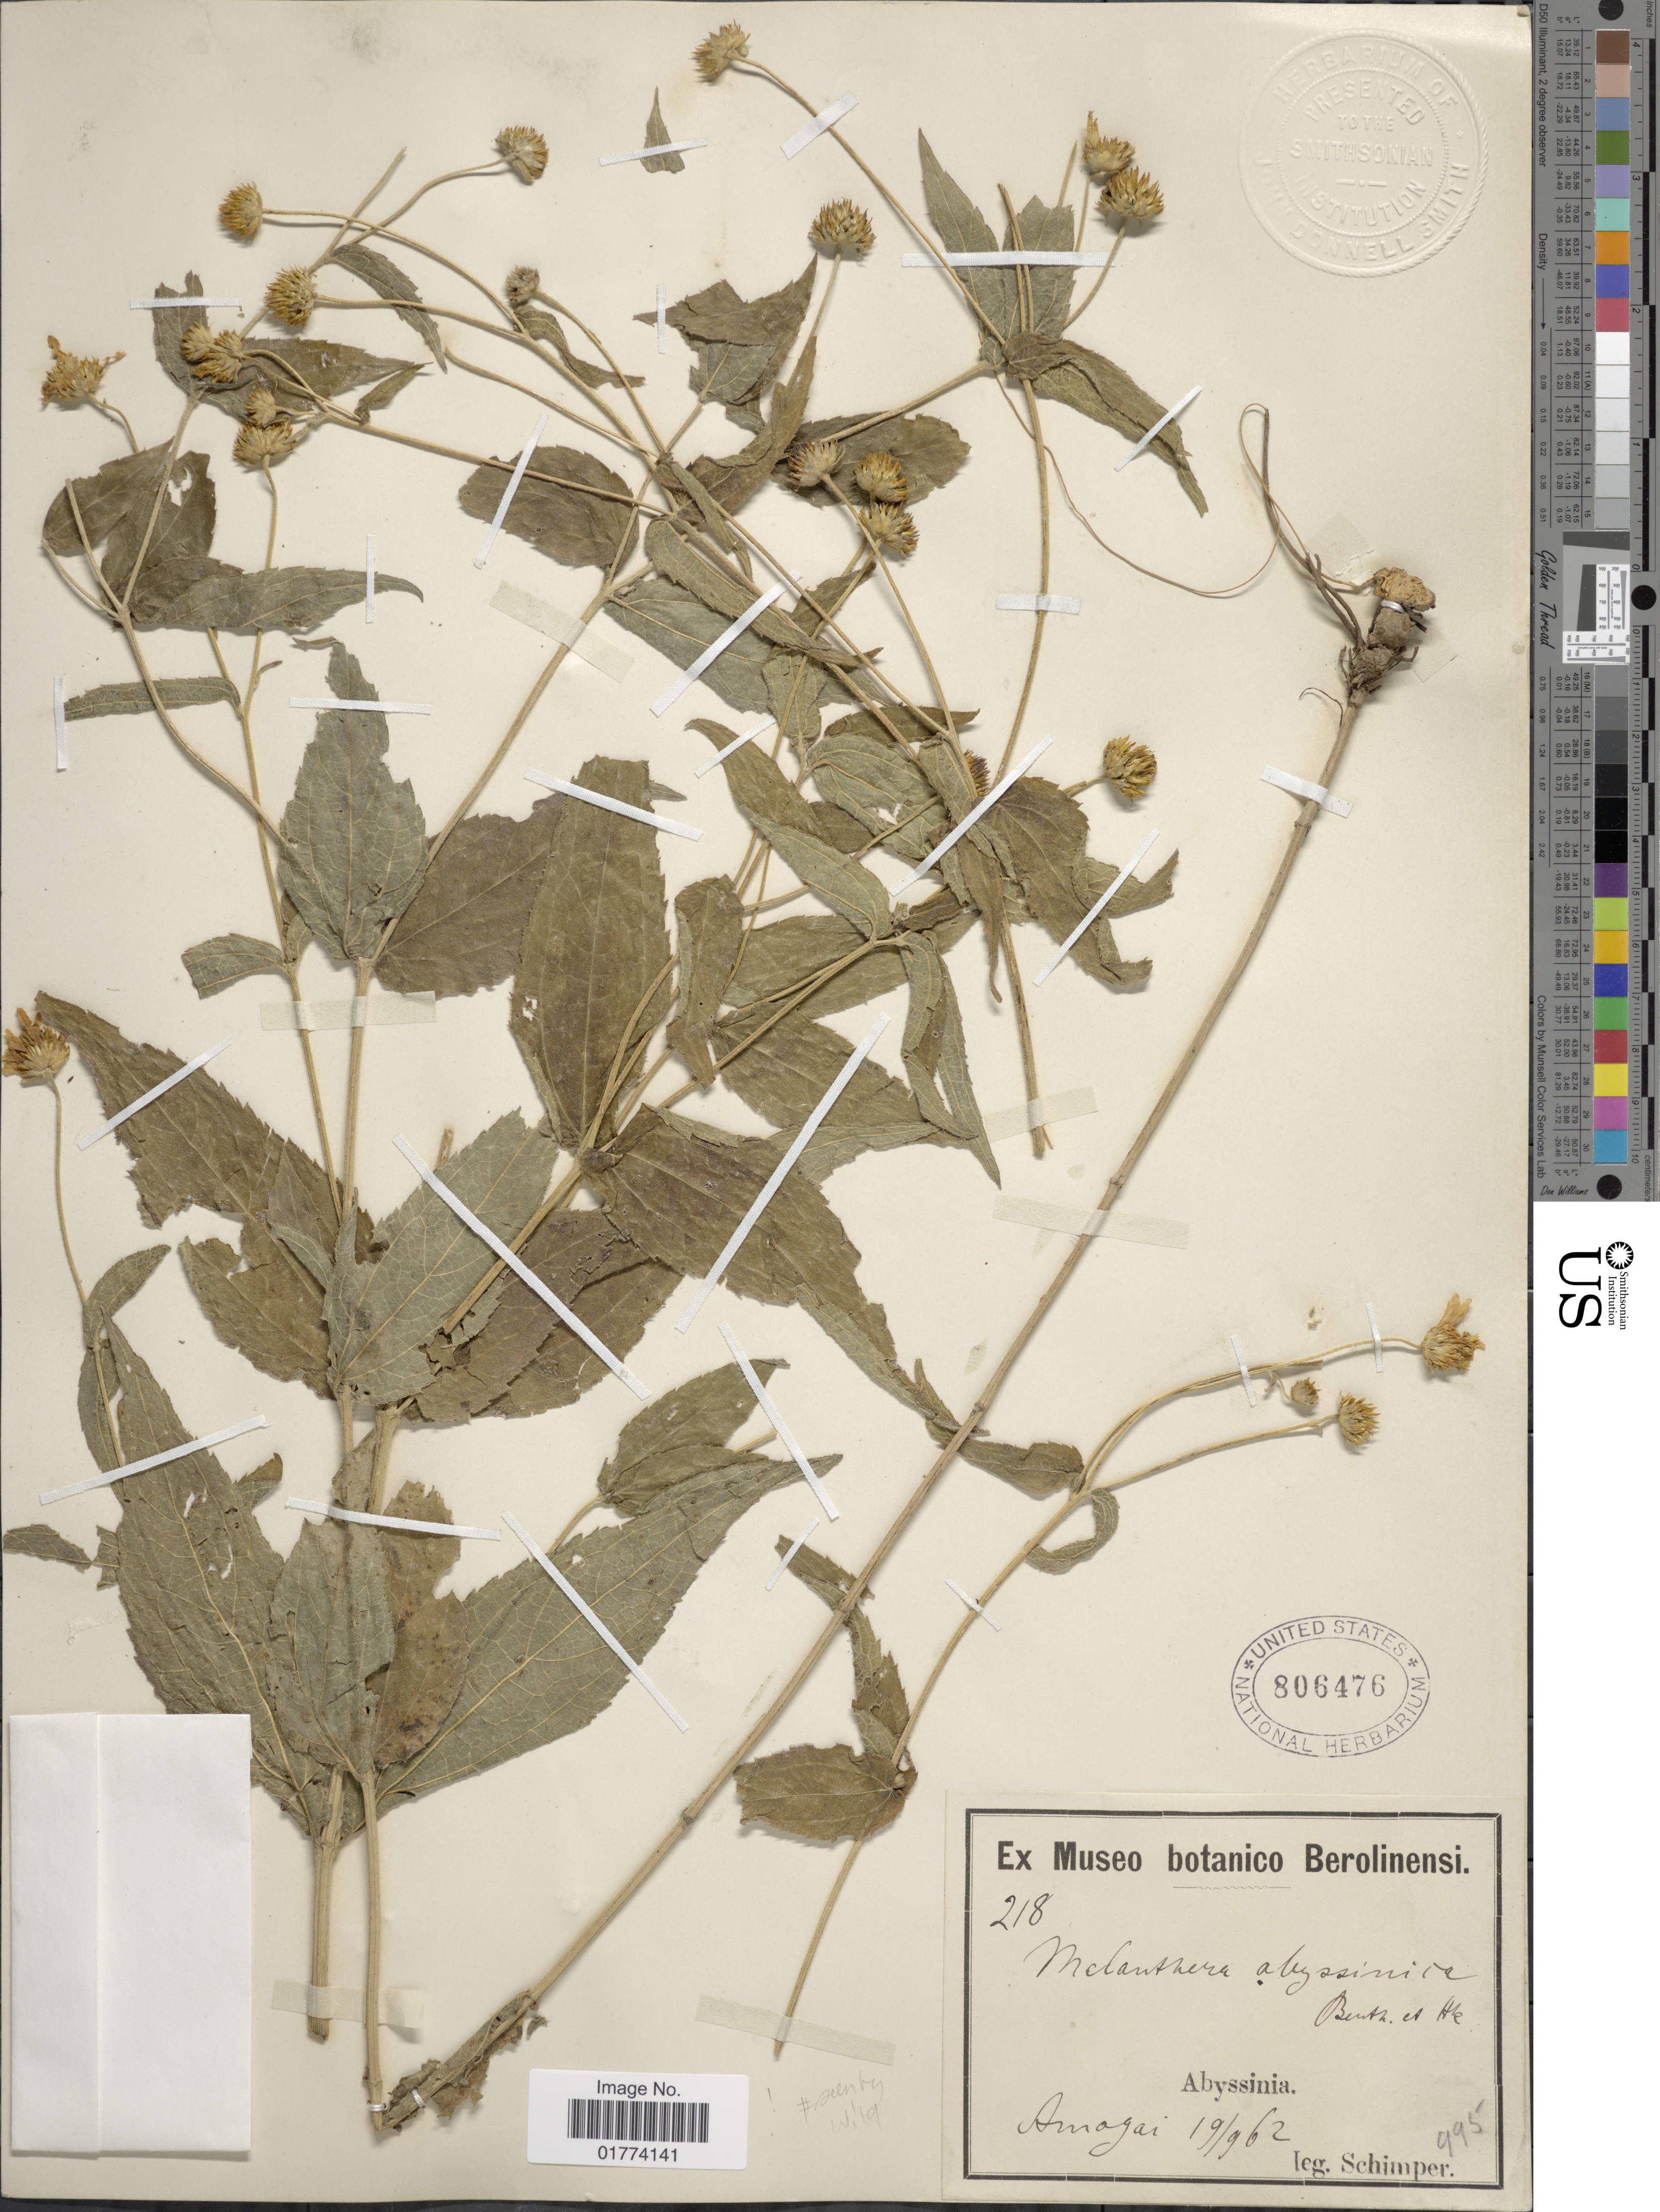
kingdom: Plantae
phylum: Tracheophyta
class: Magnoliopsida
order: Asterales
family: Asteraceae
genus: Melanthera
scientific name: Melanthera abyssinica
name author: Benth. & Hook.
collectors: -. Schimper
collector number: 995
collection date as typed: Transcribed d/m/y: 19/9/62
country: Eritrea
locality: Abyssinia, Amagai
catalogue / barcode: US 806476